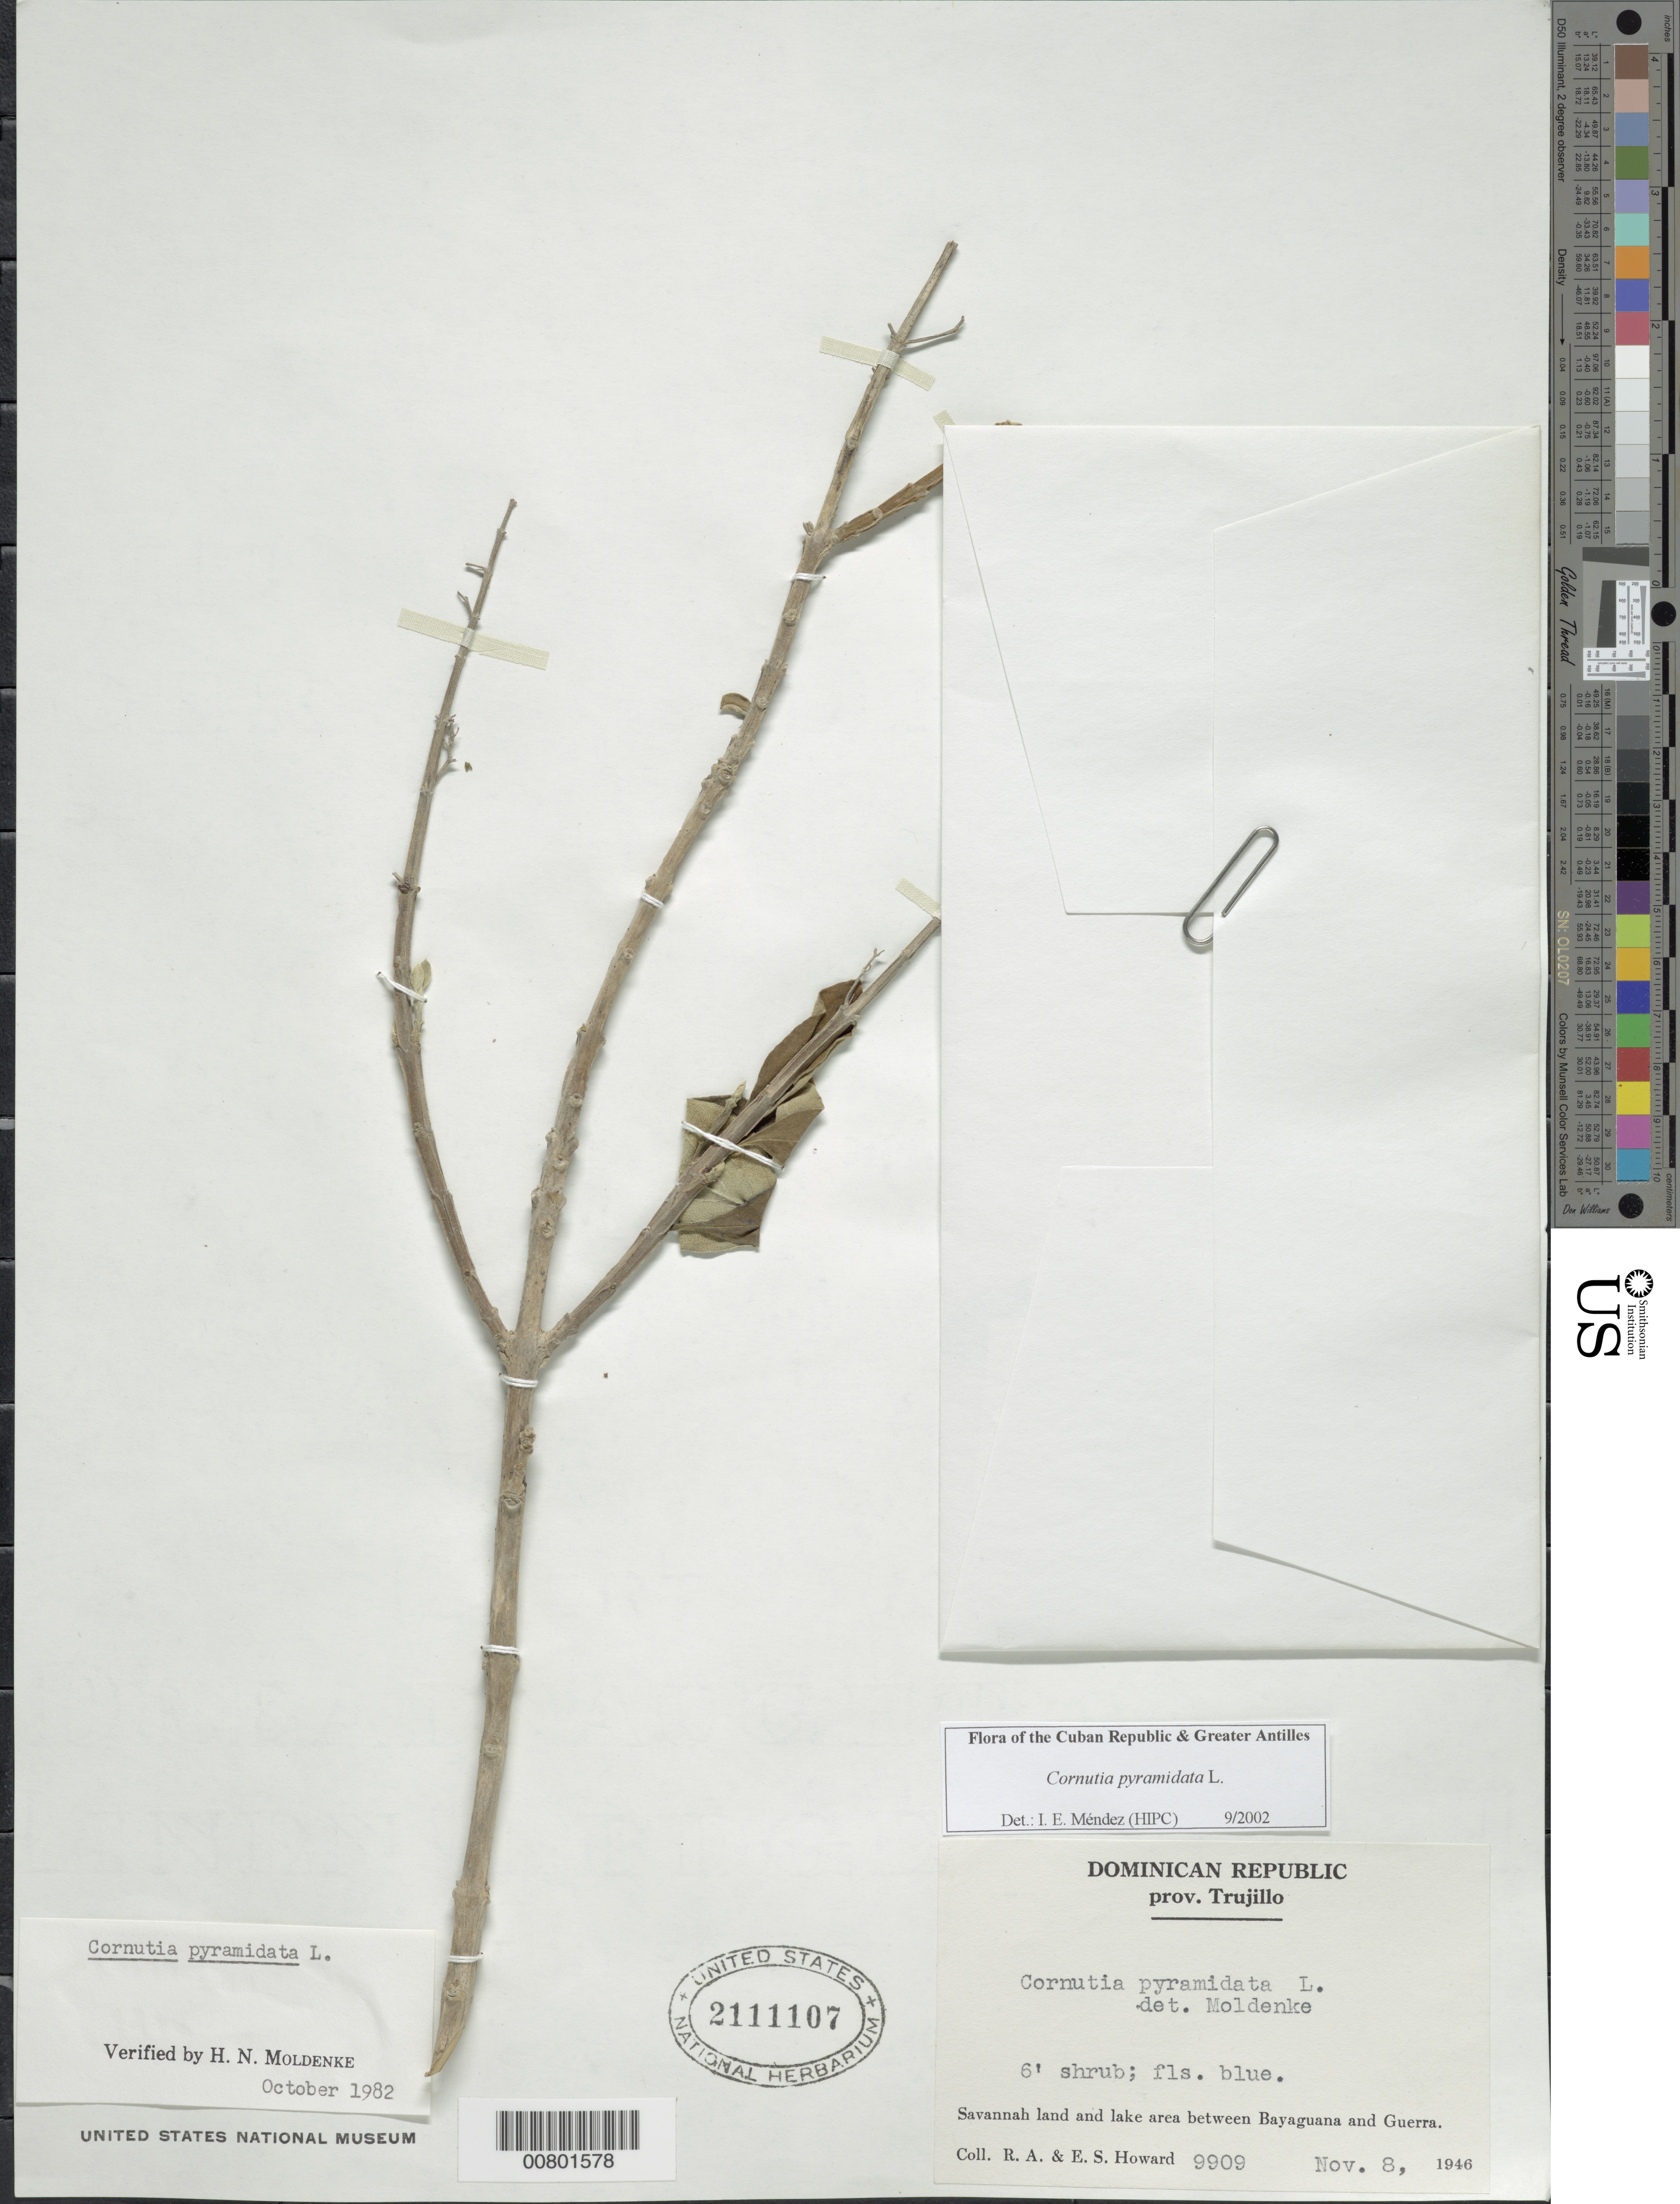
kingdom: Plantae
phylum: Tracheophyta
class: Magnoliopsida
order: Lamiales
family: Lamiaceae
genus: Cornutia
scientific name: Cornutia pyramidata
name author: L.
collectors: R. A. Howard & R. A. Howard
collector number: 9909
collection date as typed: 08 Nov 1946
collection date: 1946-11-08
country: Dominican Republic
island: Hispaniola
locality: Between Bayaguana and Gerra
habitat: Savannah land and lake area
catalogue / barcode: US 2111107